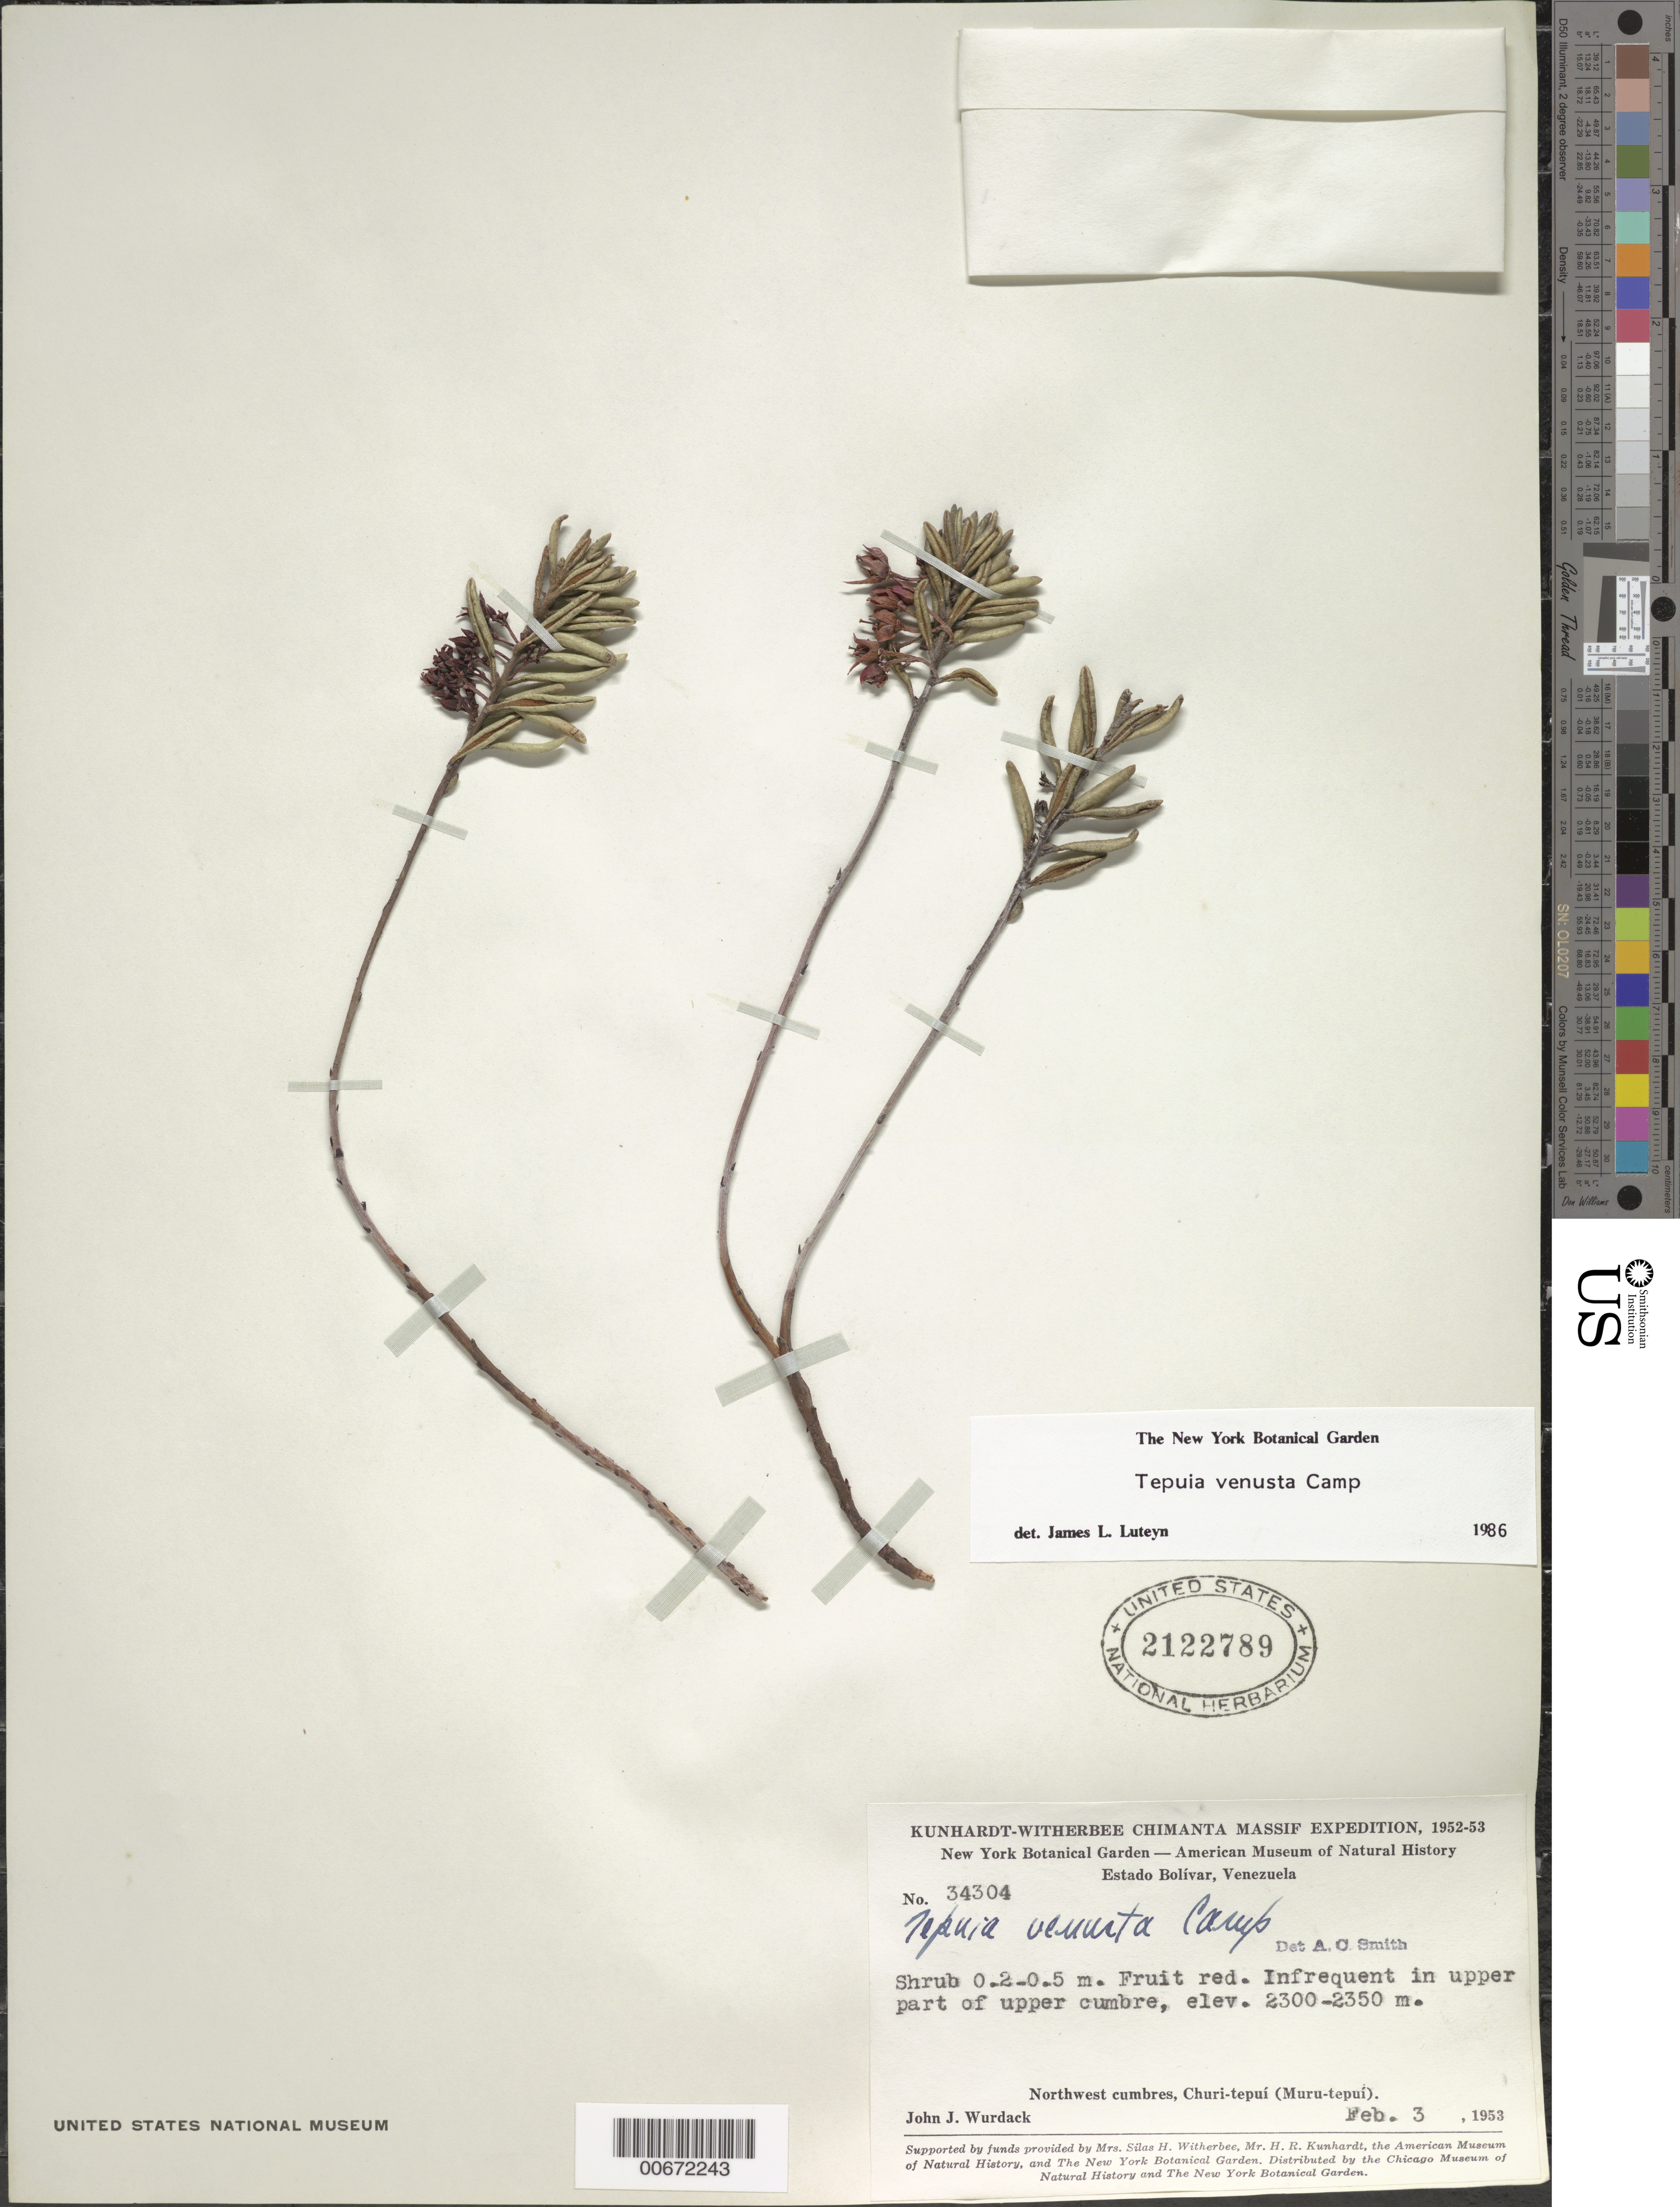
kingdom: Plantae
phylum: Tracheophyta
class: Magnoliopsida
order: Ericales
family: Ericaceae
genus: Tepuia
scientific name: Tepuia venusta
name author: Camp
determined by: Luteyn, J. L.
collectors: J. J. Wurdack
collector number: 34304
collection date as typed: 3-Feb-53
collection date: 1953-02-03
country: Venezuela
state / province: Bolívar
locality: Churi-tepuí (Muru-tepuí), NW cumbres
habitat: Upper cumbre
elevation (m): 2300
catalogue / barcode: US 2122789